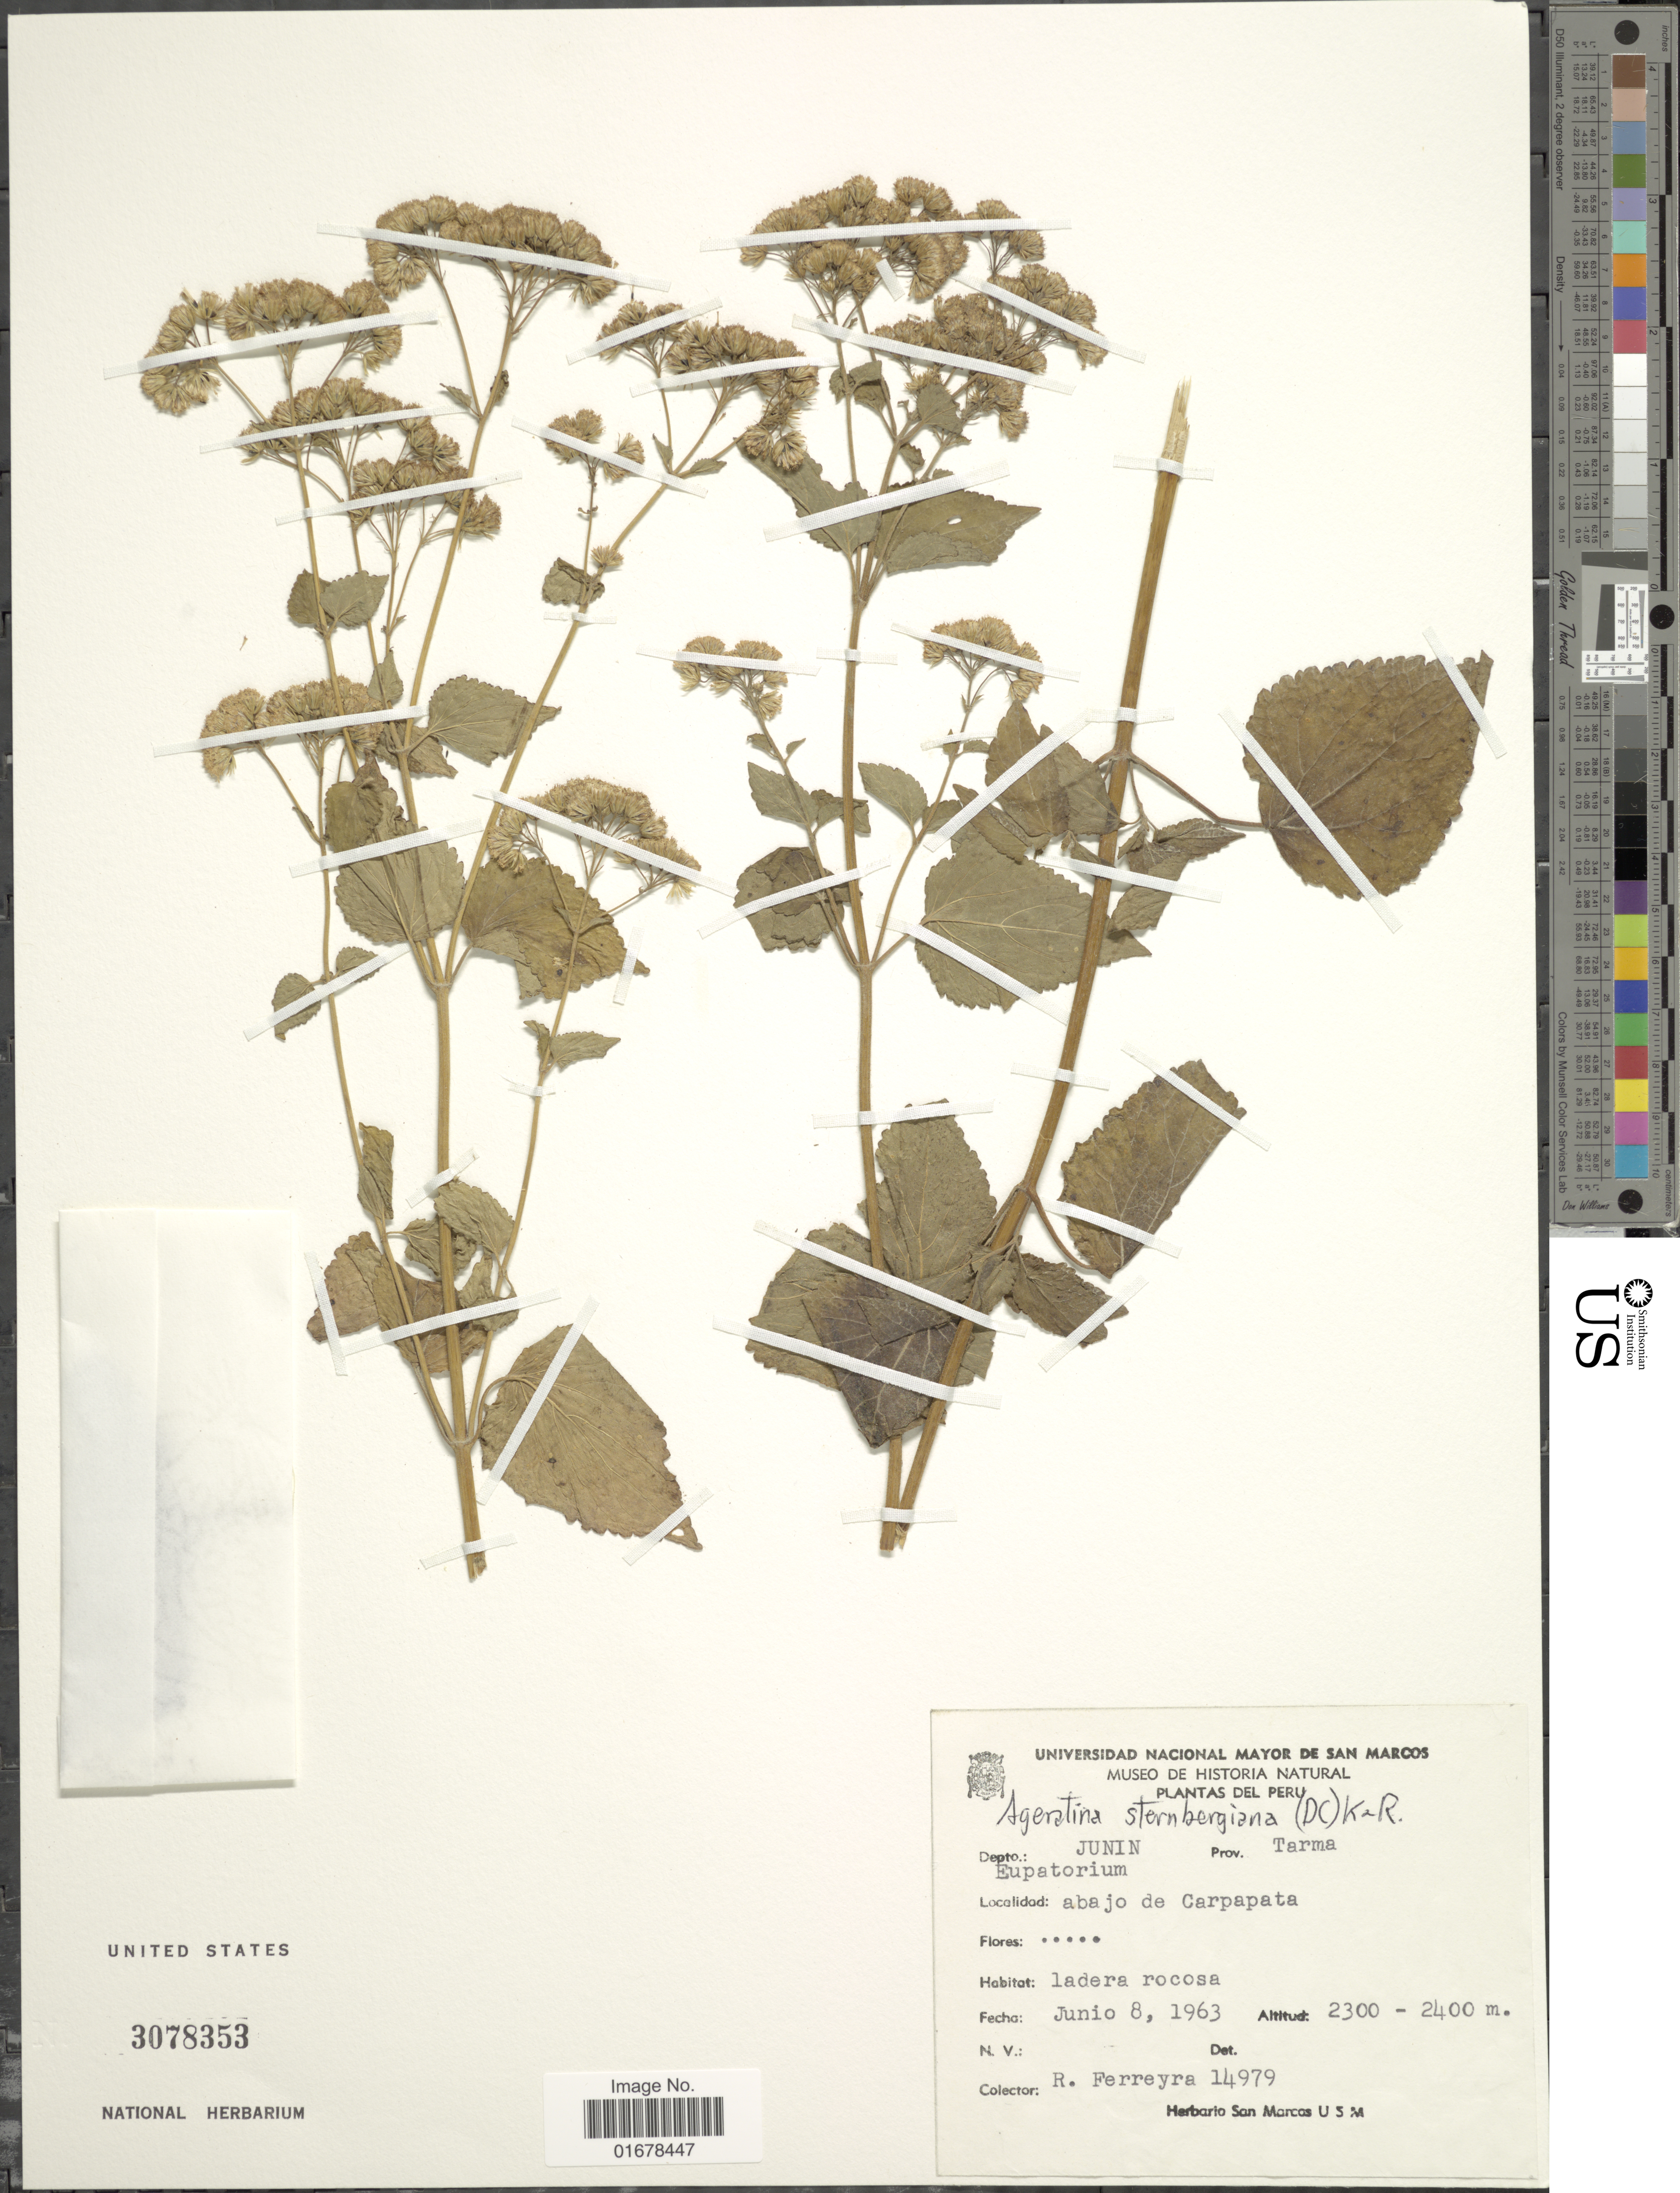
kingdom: Plantae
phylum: Tracheophyta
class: Magnoliopsida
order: Asterales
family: Asteraceae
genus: Ageratina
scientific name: Ageratina sternbergiana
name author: (DC.) R.M. King & H. Rob.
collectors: R. A. Ferreyra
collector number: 14979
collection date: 1963-06-08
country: Peru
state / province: Junín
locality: Dept. Junin, Prov. Tarma, Abajo de Carpapata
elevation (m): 2300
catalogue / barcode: US 3078353